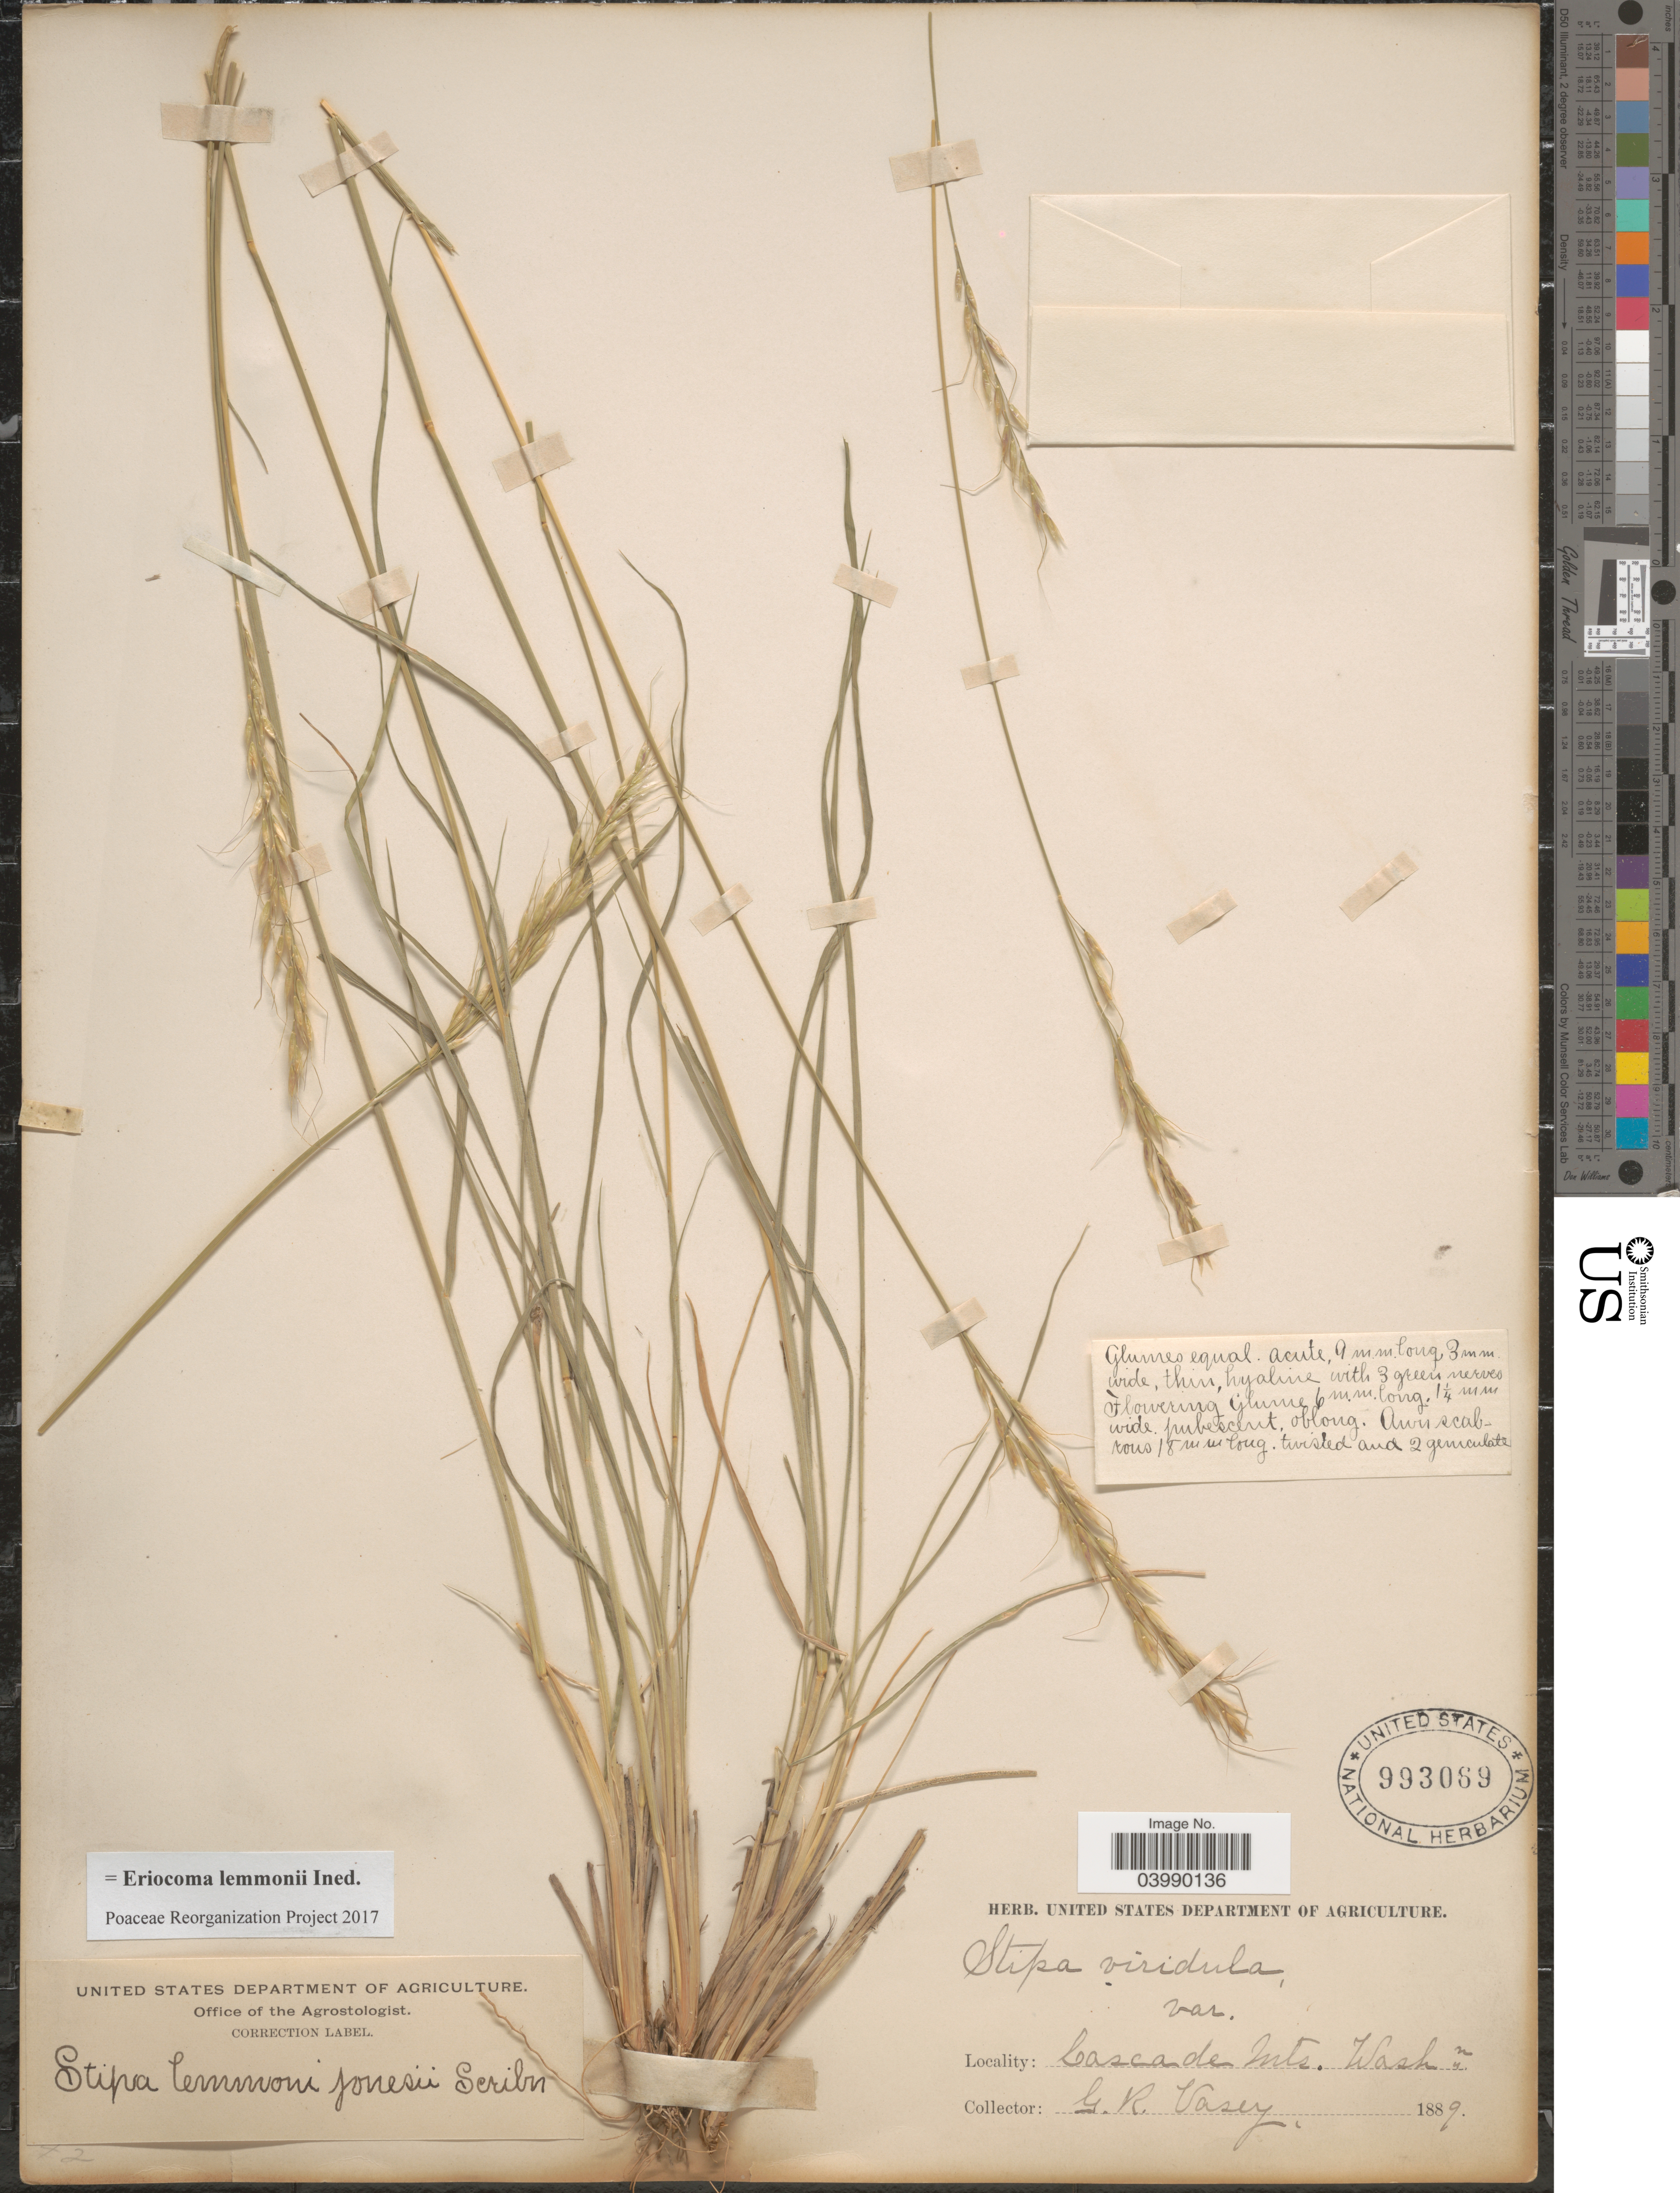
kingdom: Plantae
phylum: Tracheophyta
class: Liliopsida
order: Poales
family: Poaceae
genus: Eriocoma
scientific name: Eriocoma lemmonii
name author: (Vasey) Romasch.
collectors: G. R. Vasey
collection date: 1889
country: United States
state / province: Washington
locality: Cascade Mts. Wash. T.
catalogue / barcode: US 993069